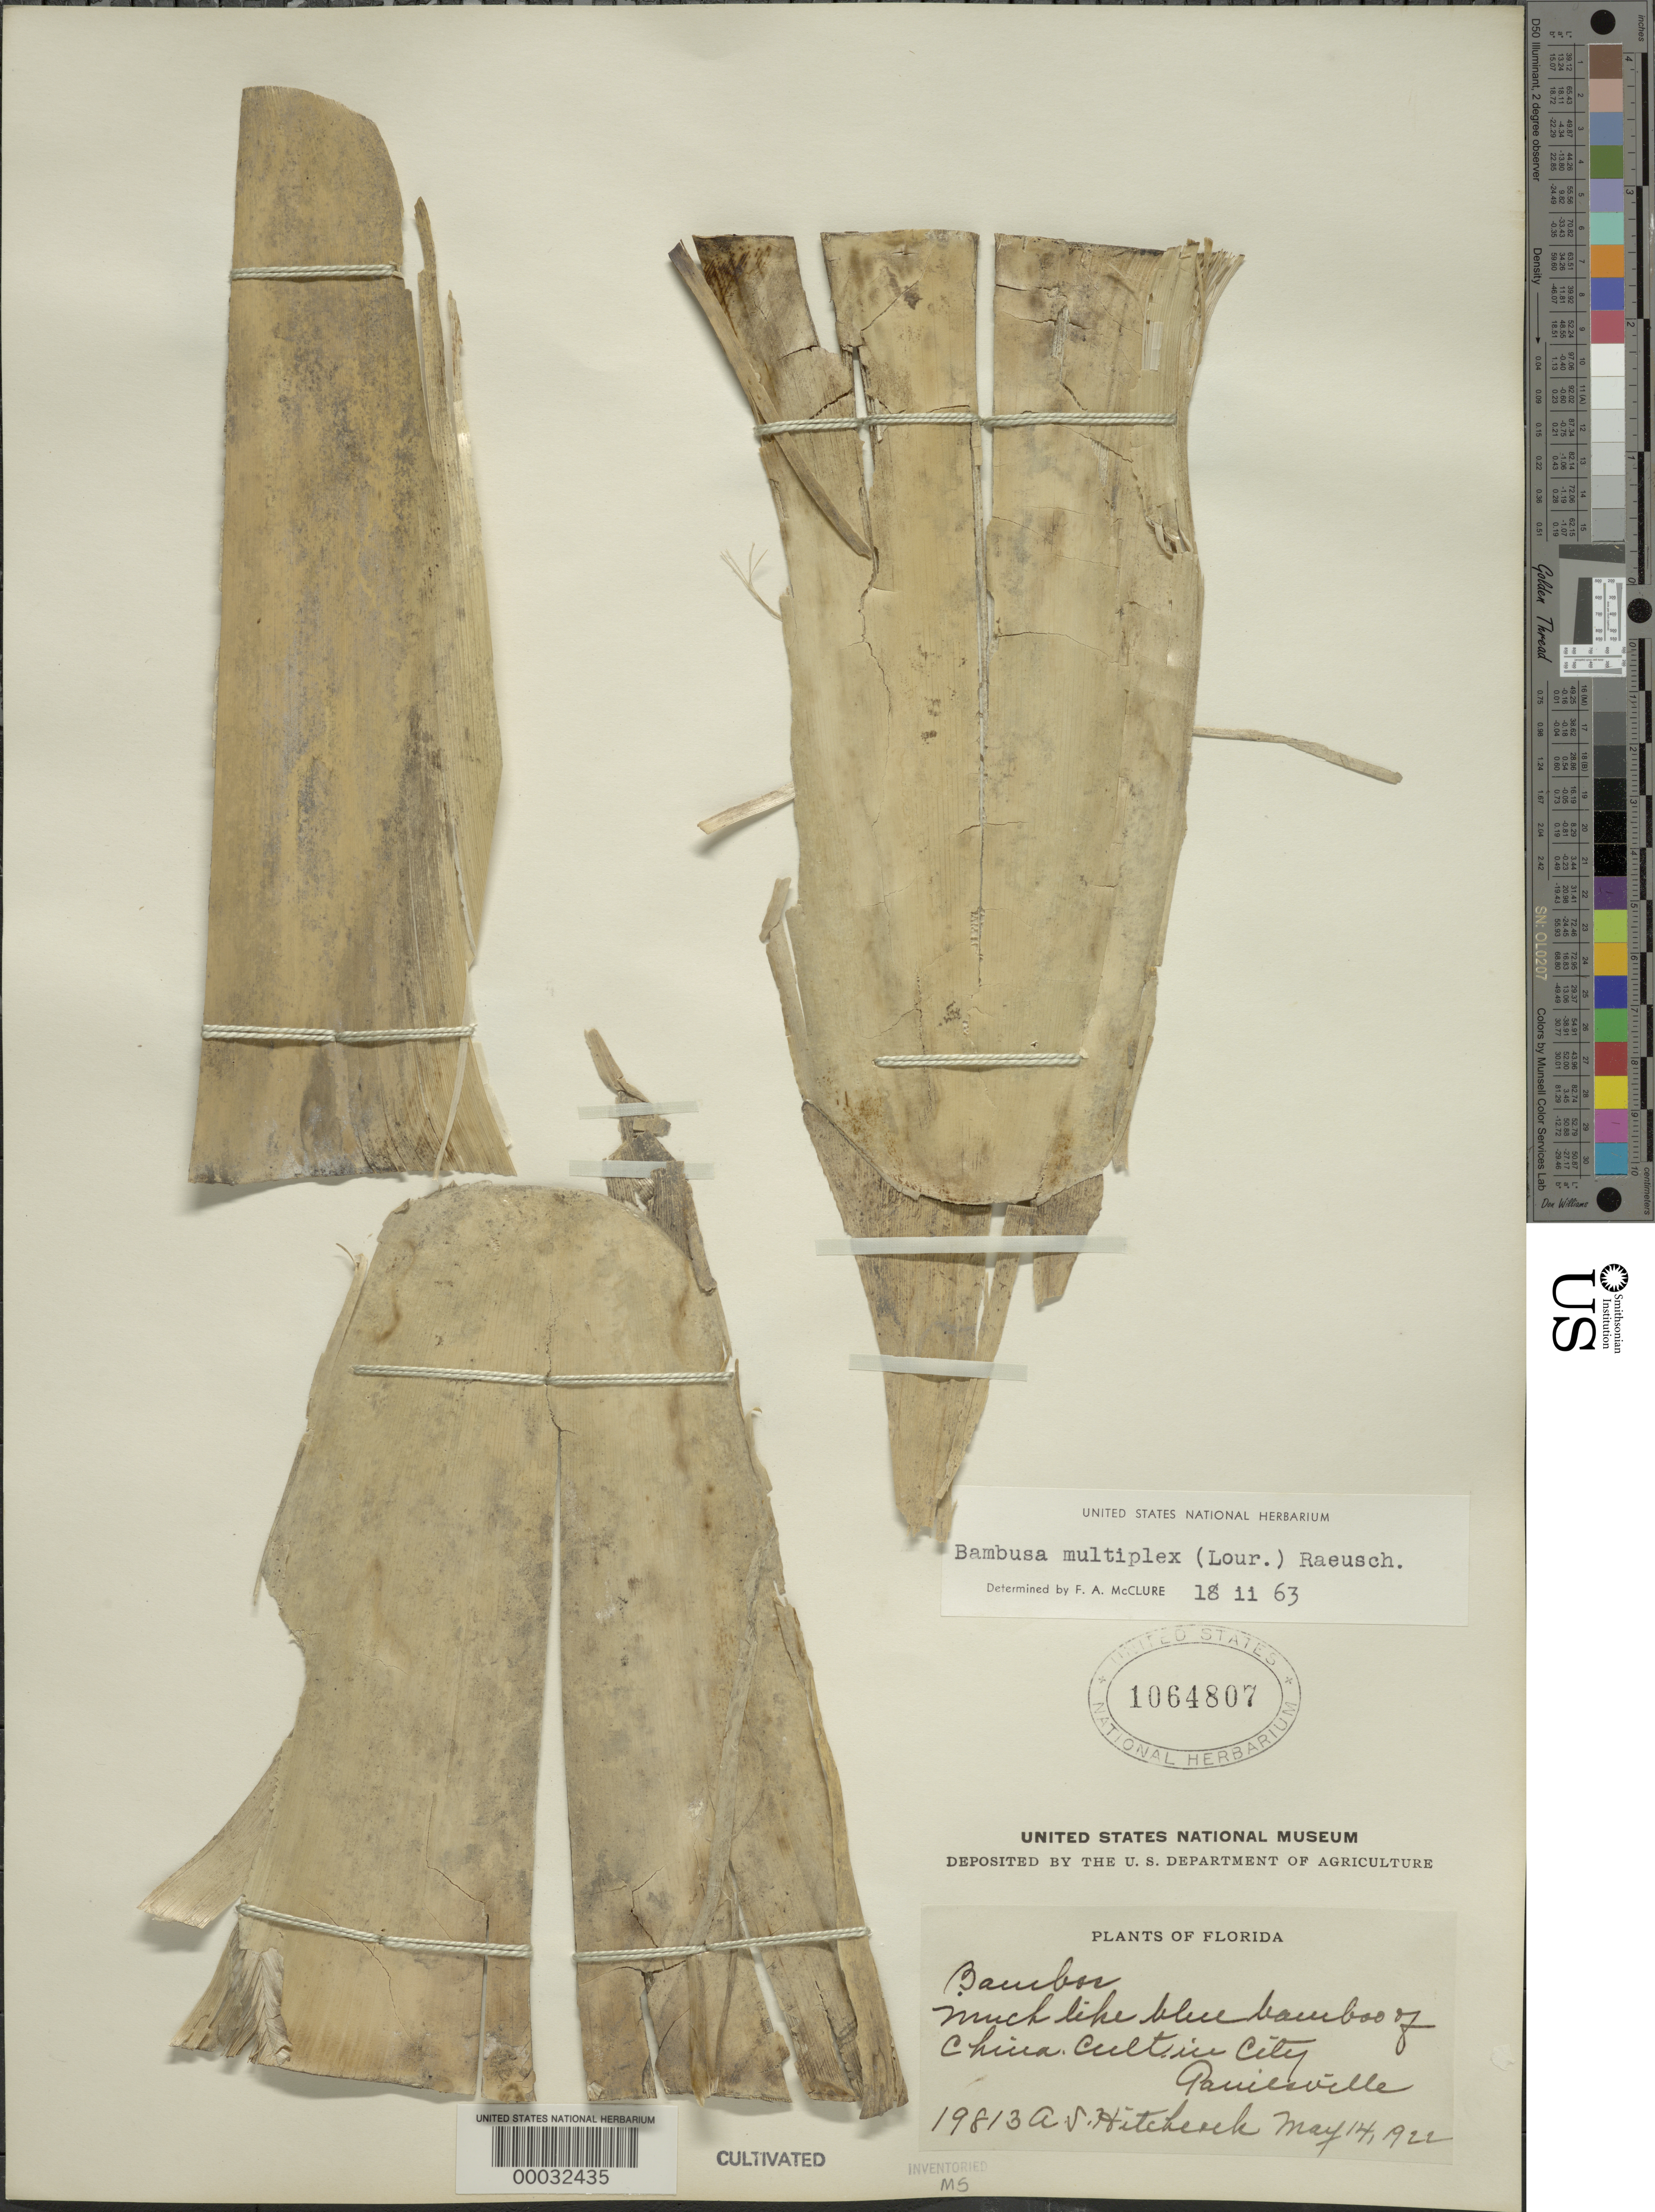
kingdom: Plantae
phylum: Tracheophyta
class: Liliopsida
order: Poales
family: Poaceae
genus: Bambusa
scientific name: Bambusa multiplex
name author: (Lour.) Raeusch. ex Schult. & Schult. f.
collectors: A. S. Hitchcock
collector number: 19813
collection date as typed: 14 May 1922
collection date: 1922-05-14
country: United States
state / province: Florida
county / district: Alachua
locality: Gainesville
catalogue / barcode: US 1064807